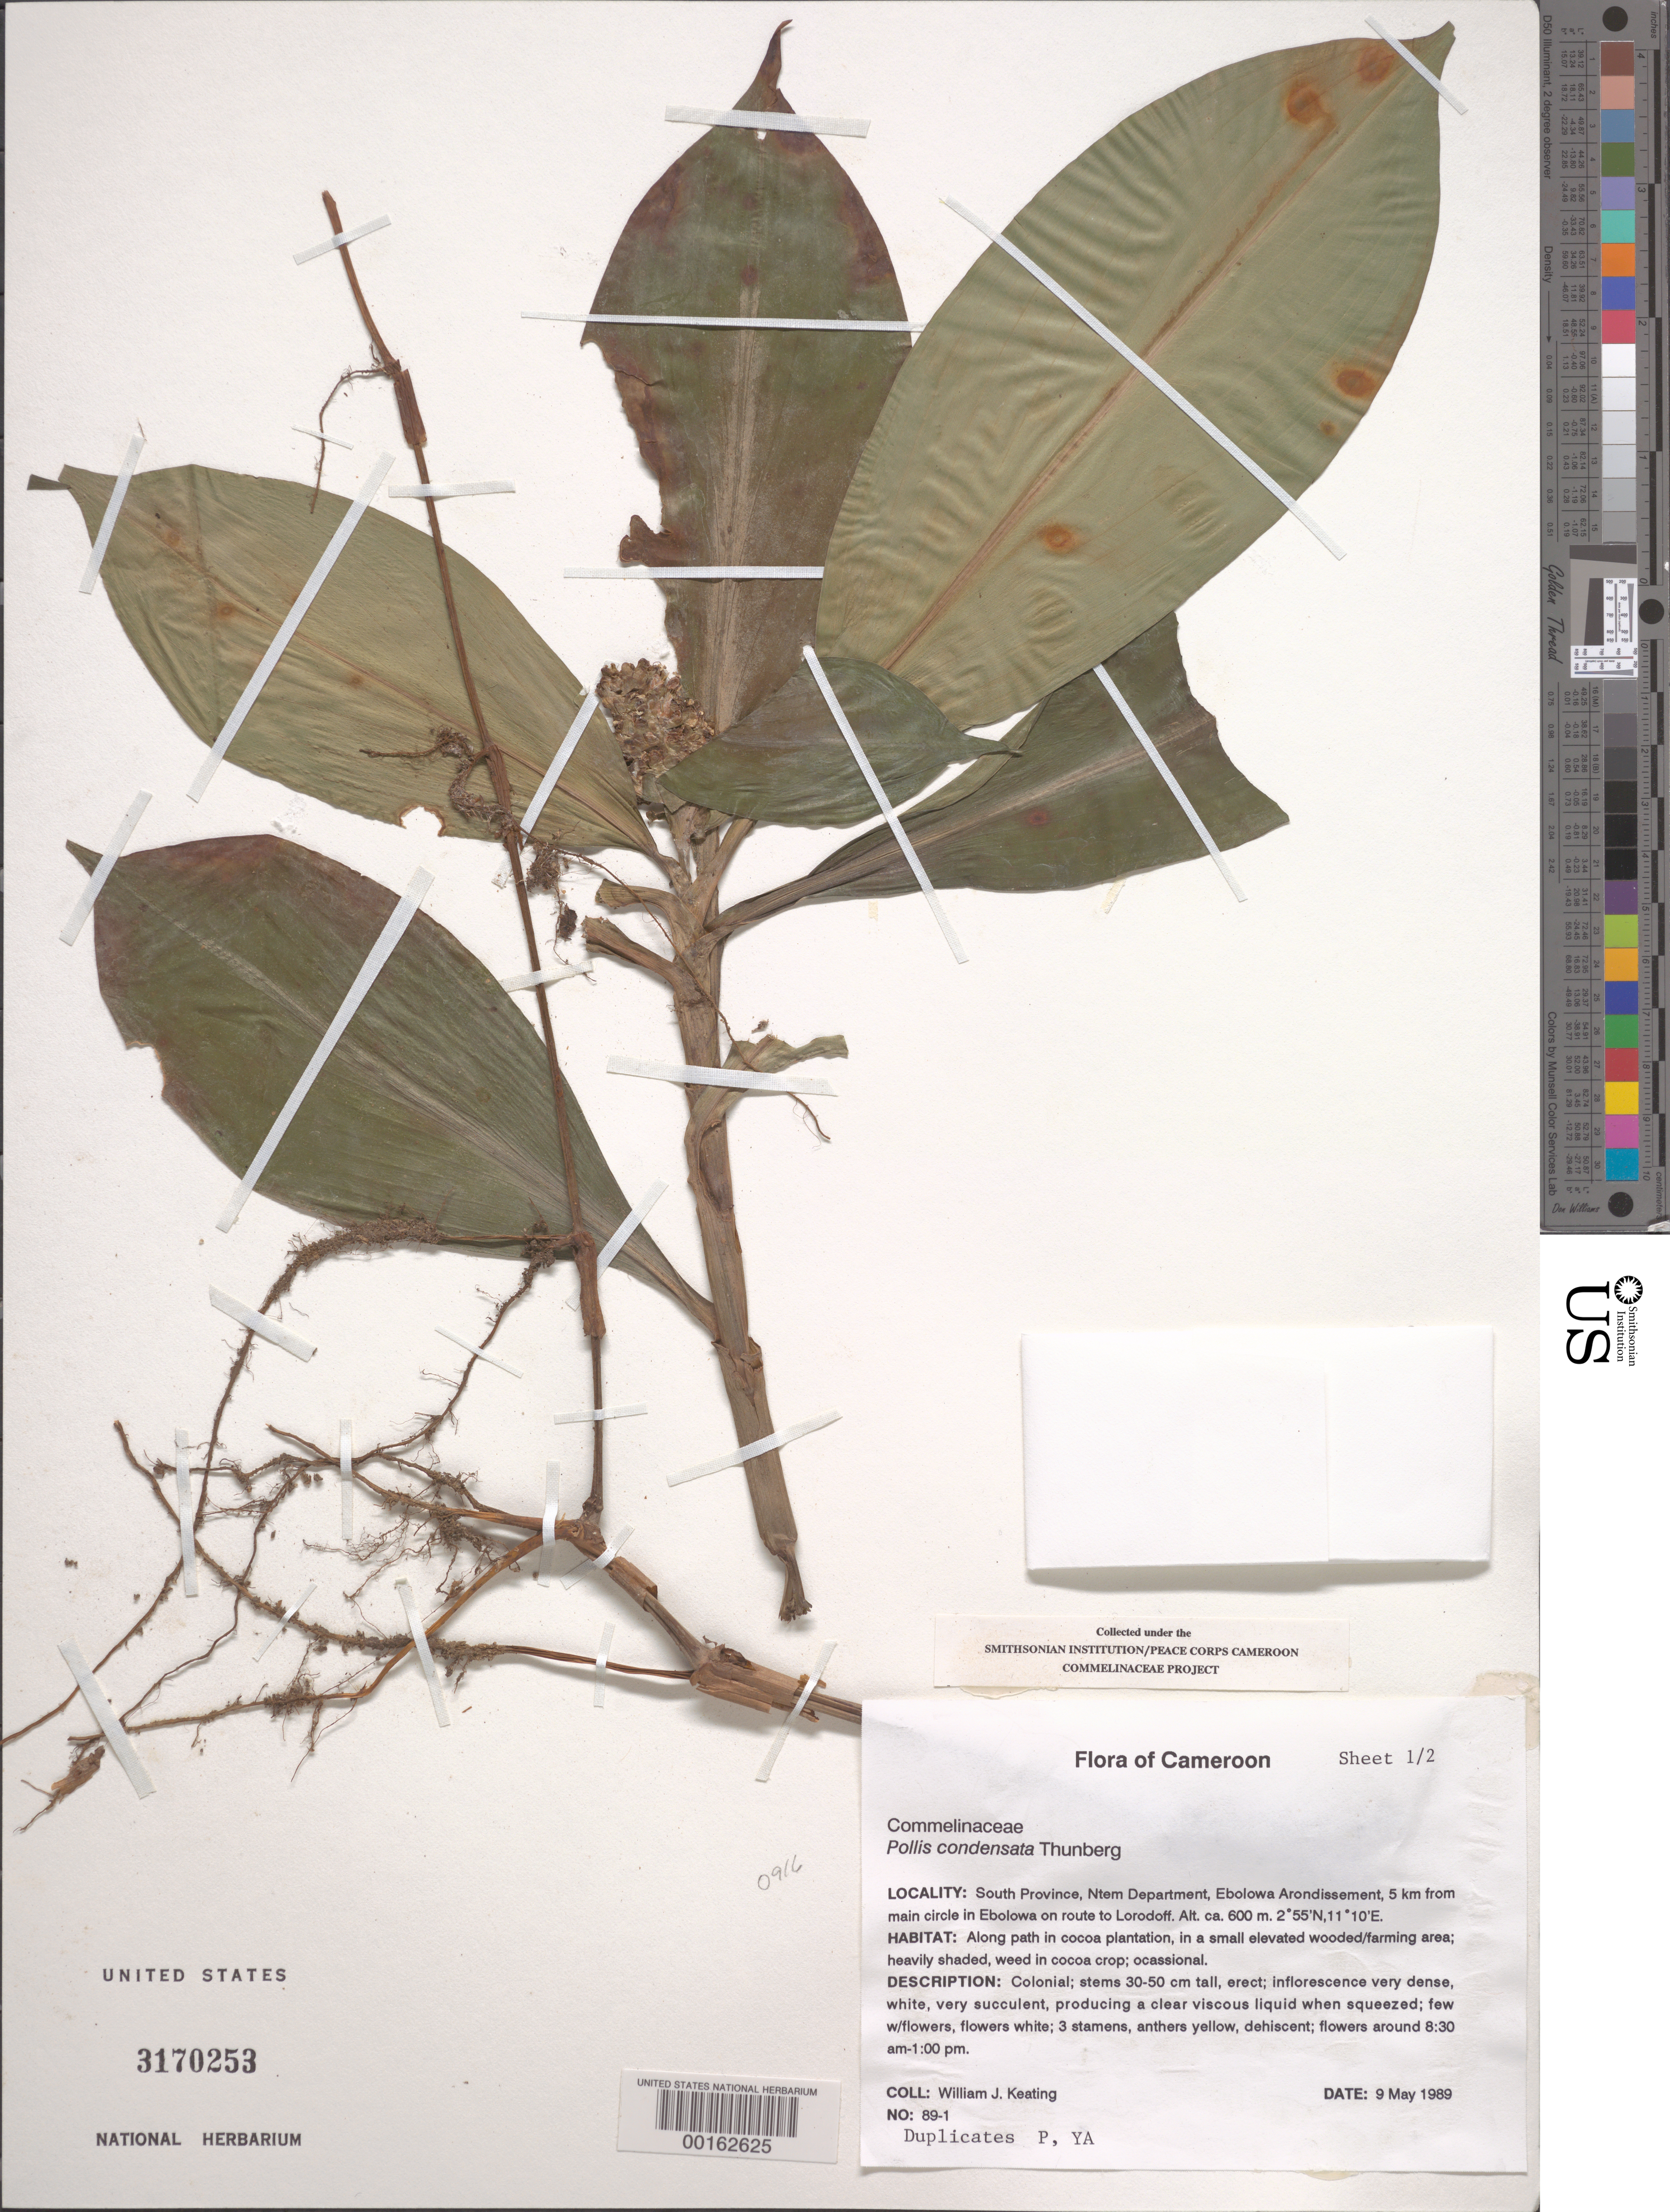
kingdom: Plantae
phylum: Tracheophyta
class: Liliopsida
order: Commelinales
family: Commelinaceae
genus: Pollia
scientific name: Pollia condensata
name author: C.B. Clarke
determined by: Faden, Robert B., (US), Smithsonian Institution - National Museum of Natural History (UNITED STATES)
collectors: W. Keating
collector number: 89-1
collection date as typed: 09 May 1989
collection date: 1989-05-09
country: Cameroon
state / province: Sud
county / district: Ntem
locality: Ebolowa arrondissement, 5 km from main circle in ebolowa on route to lorodoff.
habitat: Along path cocoa plantation, sm wooded farming area, heavy shade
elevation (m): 600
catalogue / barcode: US 3170253